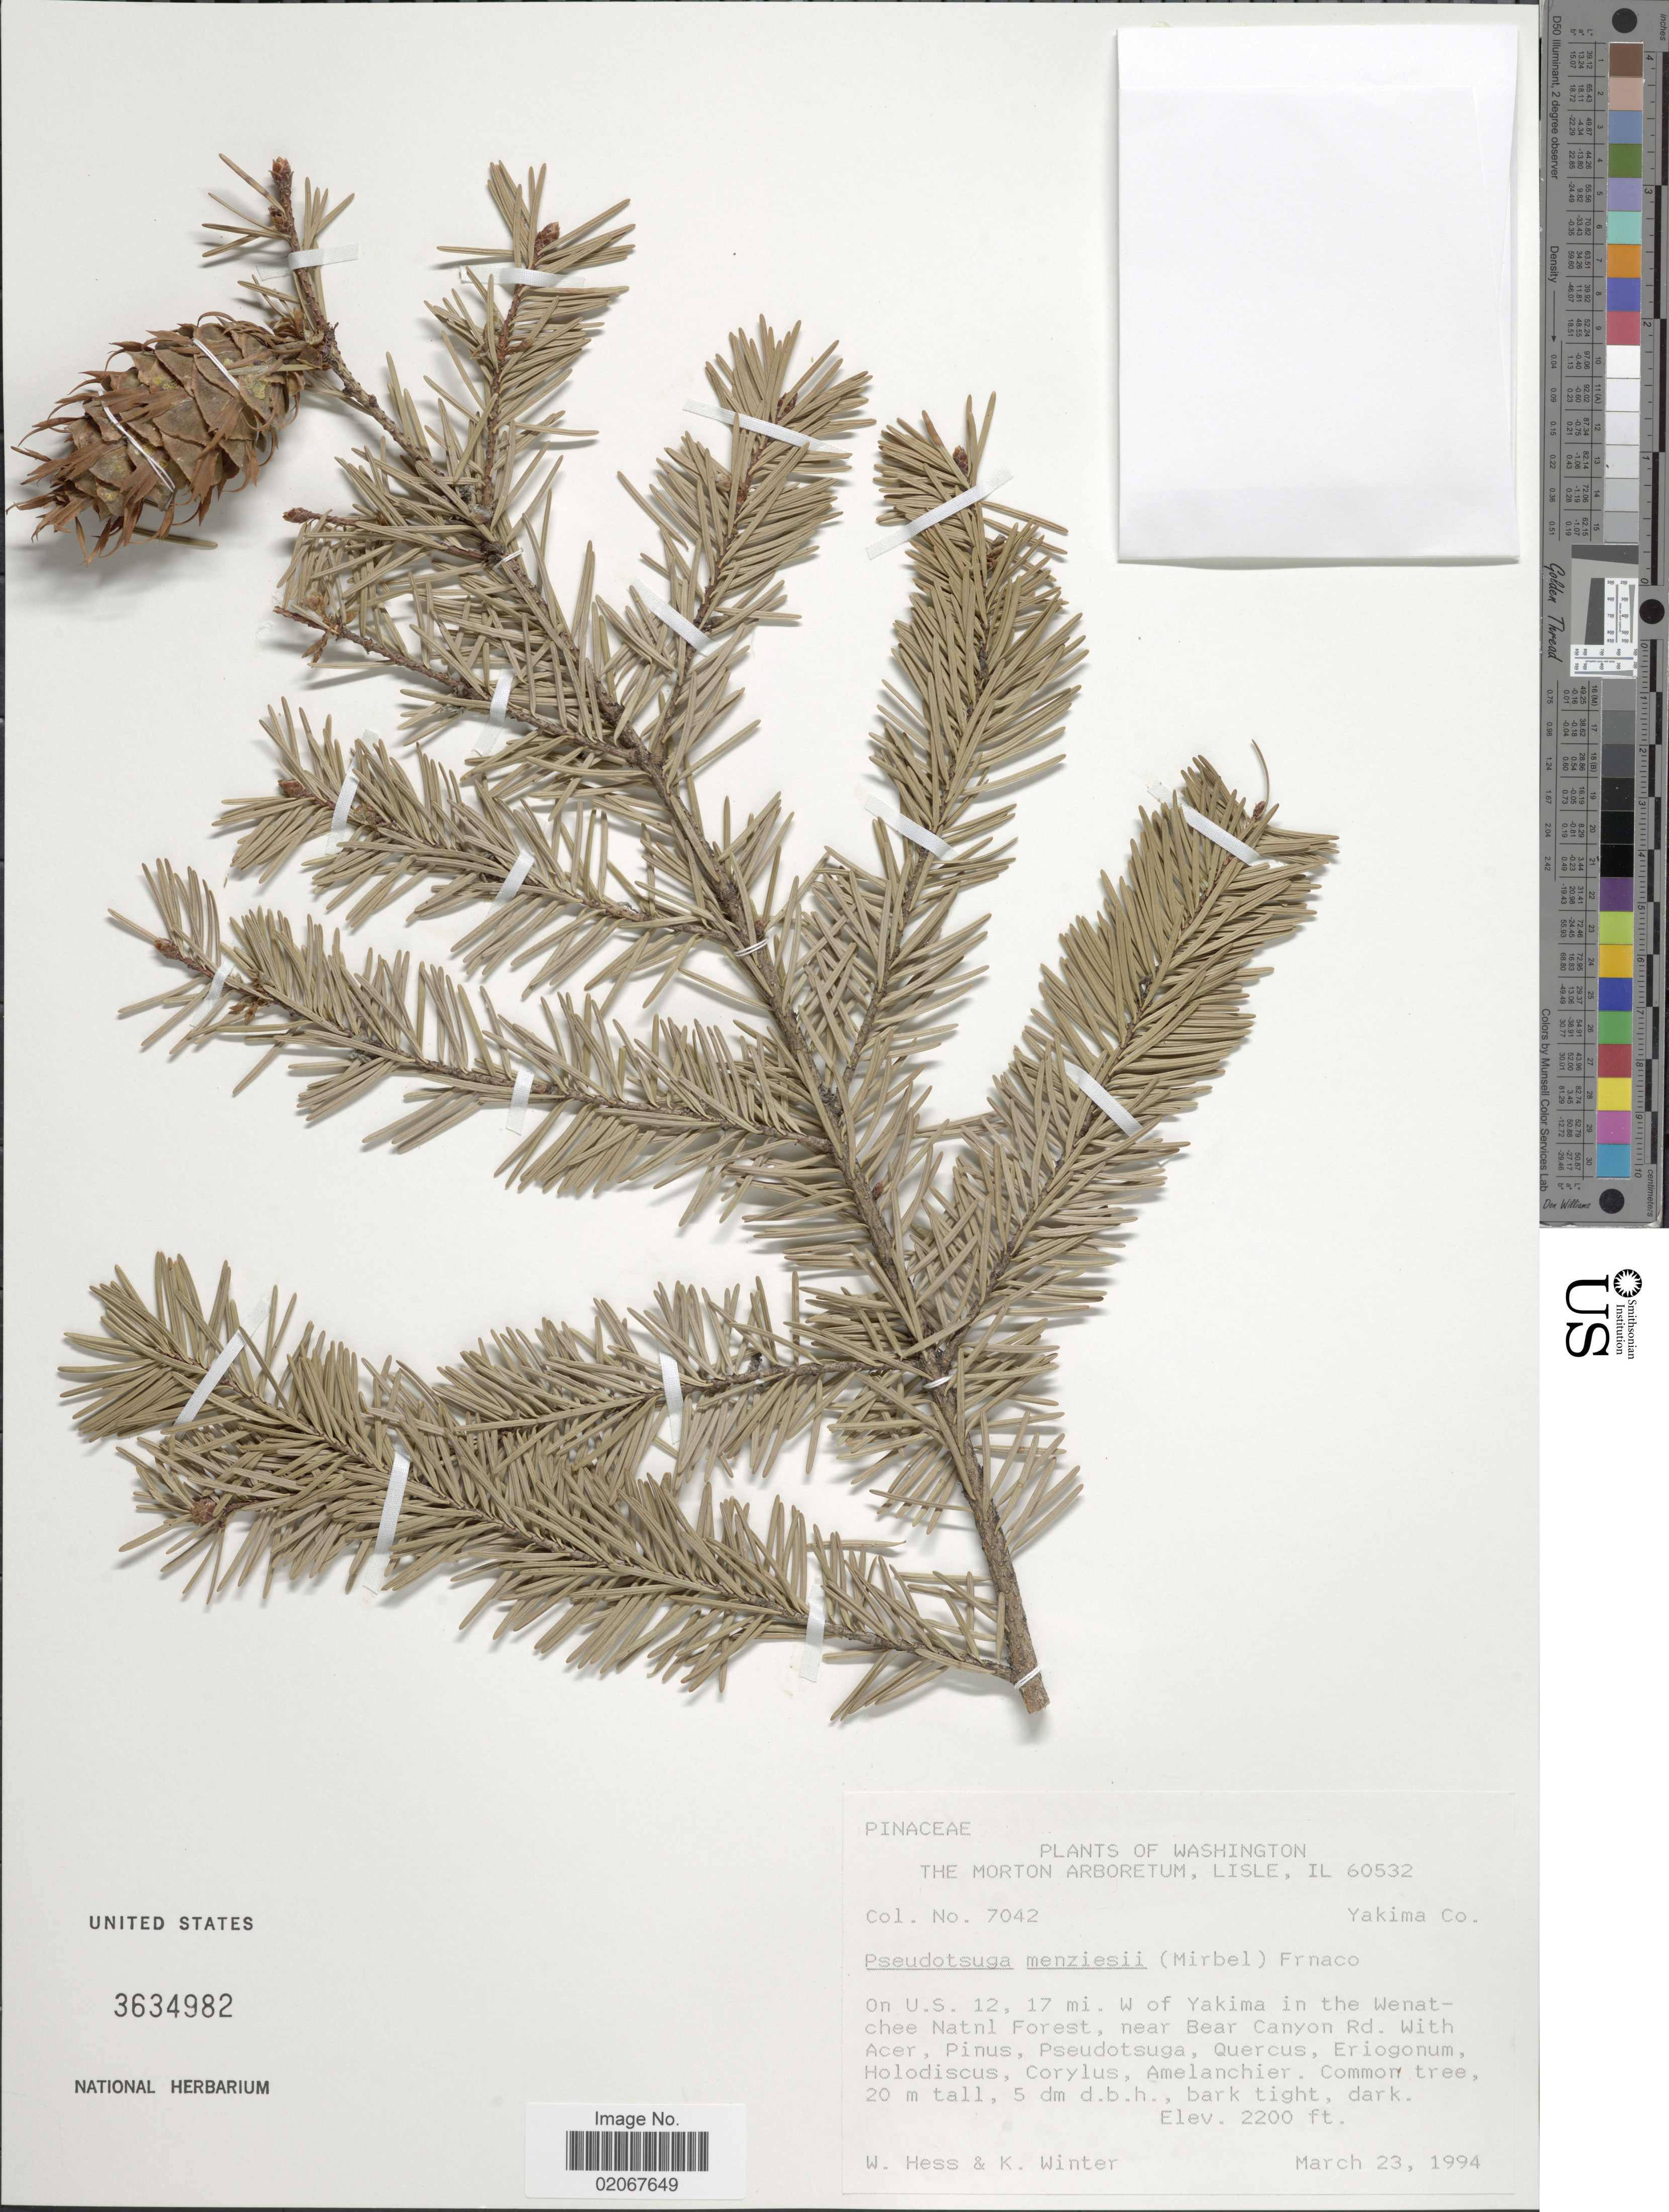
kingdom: Plantae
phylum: Tracheophyta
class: Pinopsida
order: Pinales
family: Pinaceae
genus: Pseudotsuga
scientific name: Pseudotsuga menziesii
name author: (Mirb.) Franco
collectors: W. Hess & K. Winter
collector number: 7042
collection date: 1994-03-23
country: United States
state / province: Washington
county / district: Yakima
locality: Washington, on U.S. 12, 17 mi. W of Yakima in the Wenatchee Natnl Forest, near Bear Canyon Rd.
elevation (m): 671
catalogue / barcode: US 3634982